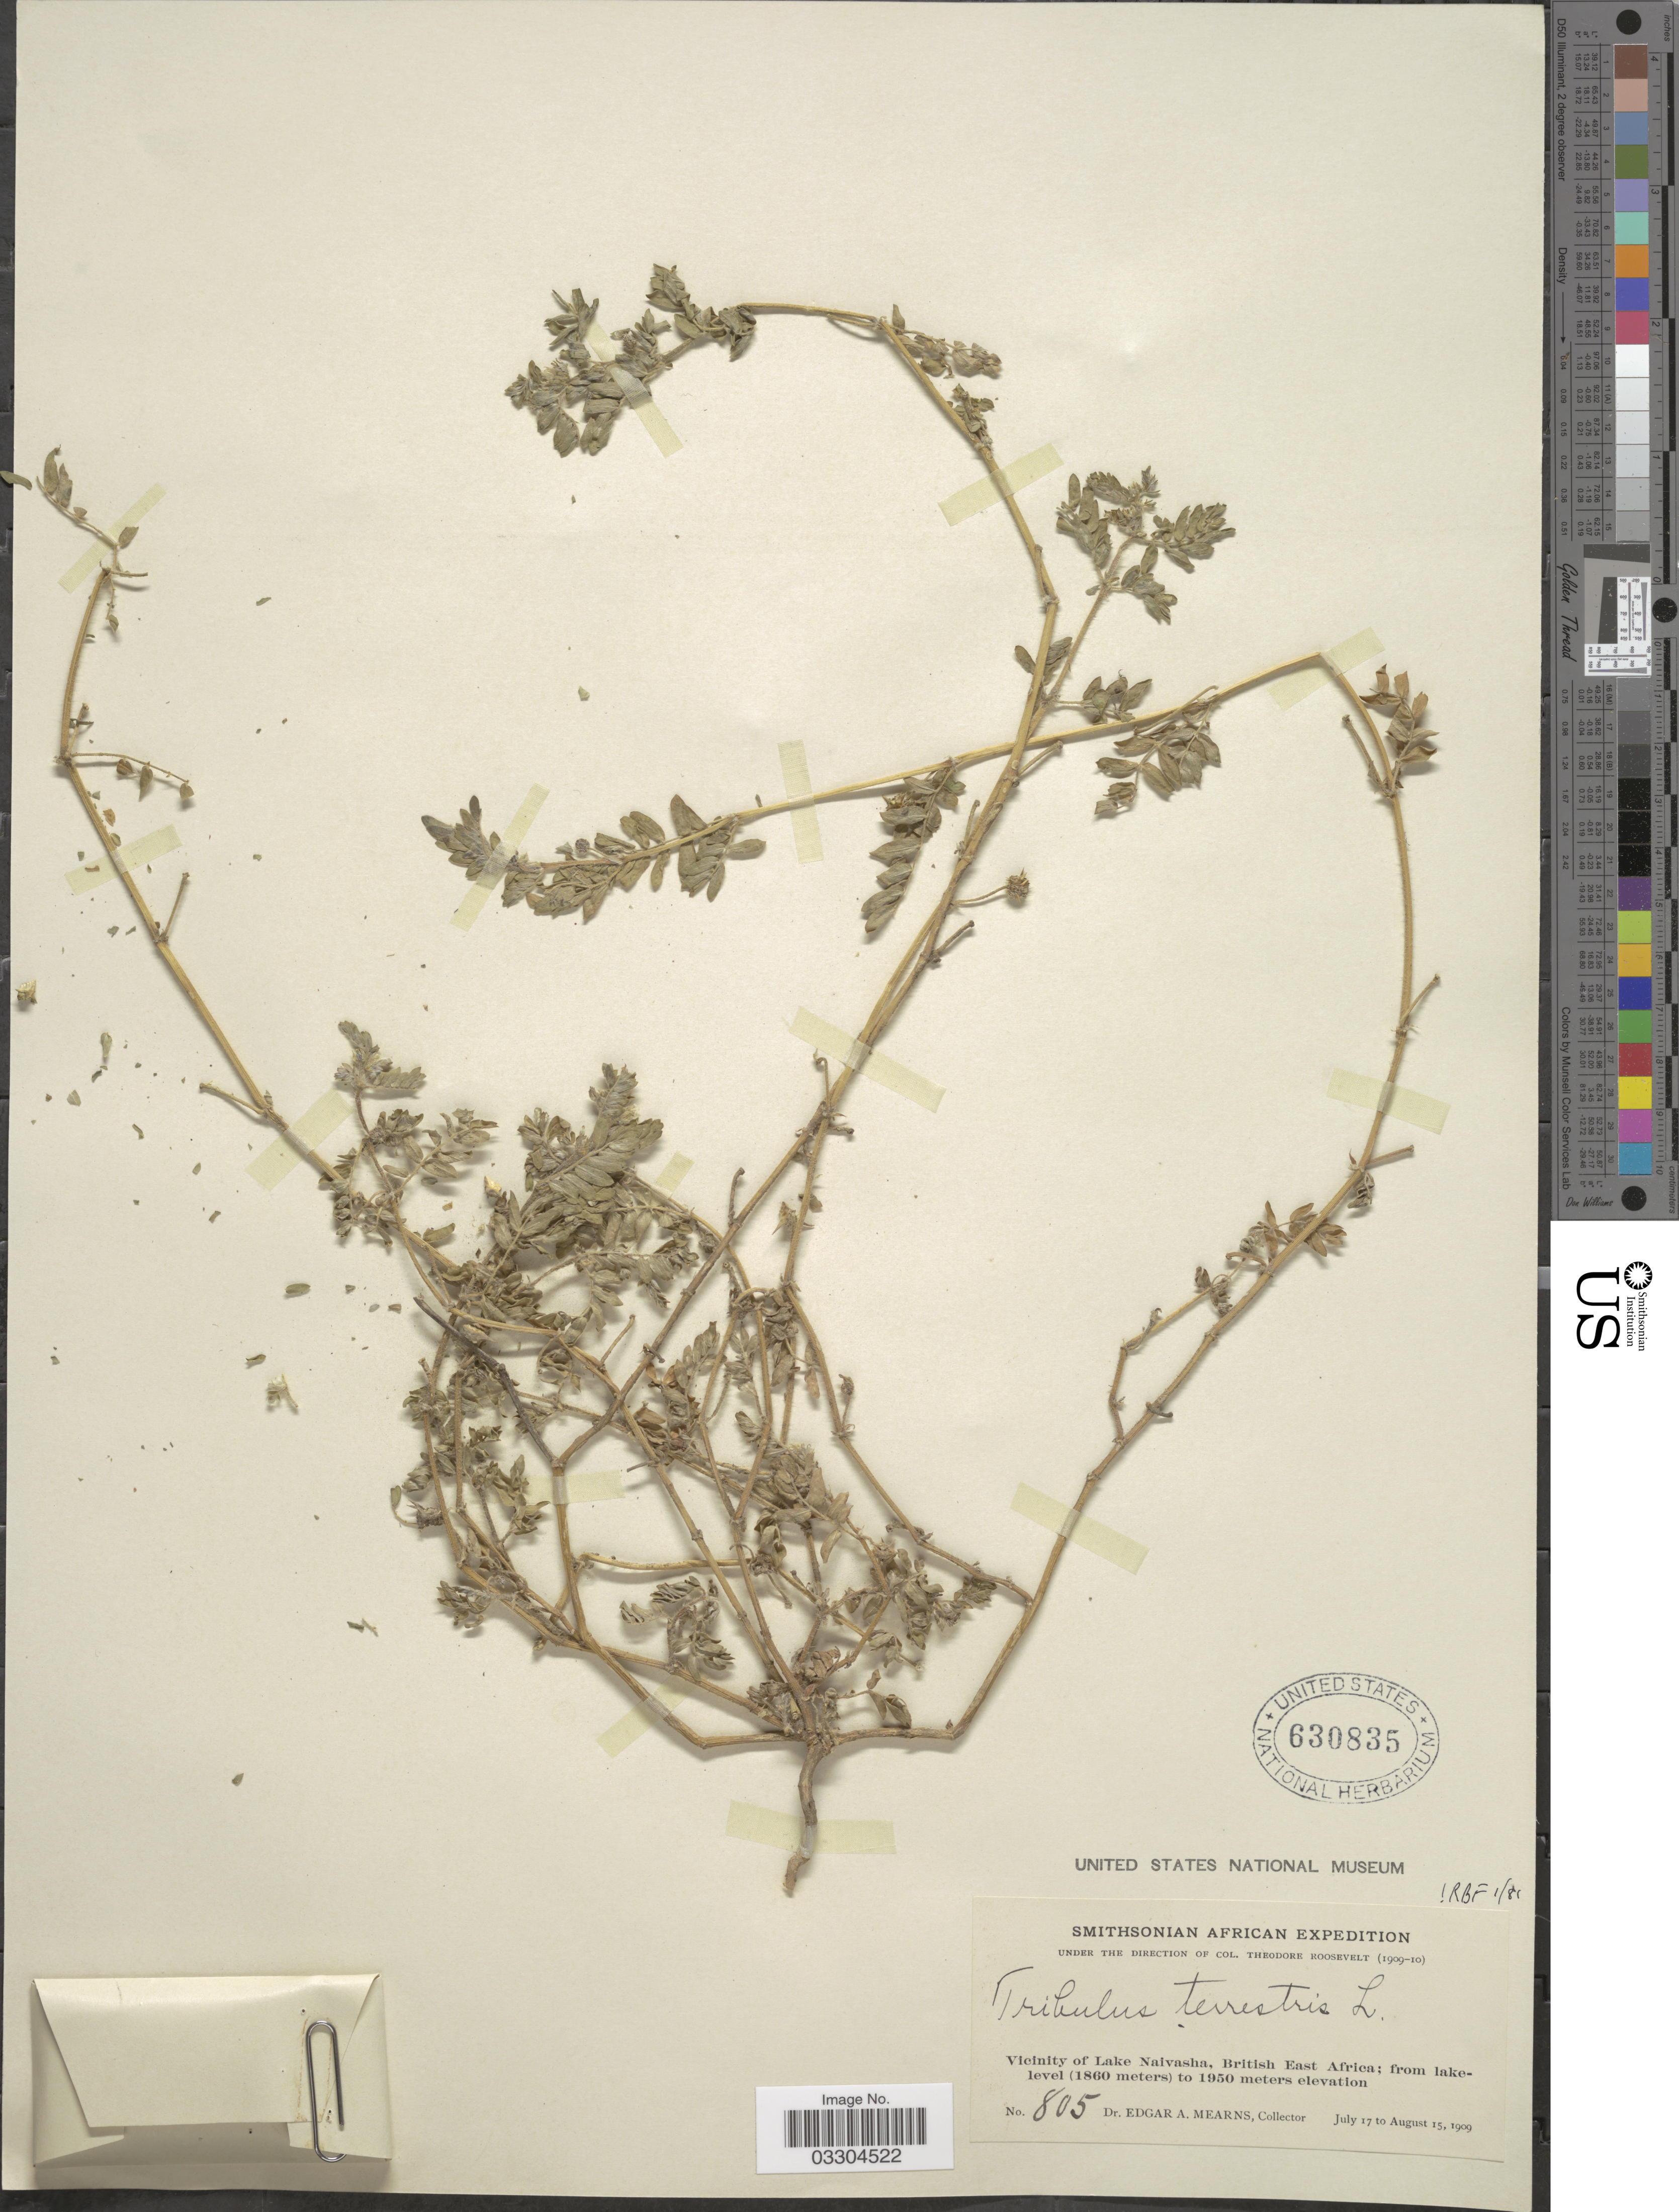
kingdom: Plantae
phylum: Tracheophyta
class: Magnoliopsida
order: Zygophyllales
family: Zygophyllaceae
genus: Tribulus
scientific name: Tribulus terrestris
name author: L.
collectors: E. A. Mearns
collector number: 805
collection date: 1909-07-17/1909-08-15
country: Kenya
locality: Vicinity of Lake Naivasha, British East Africa.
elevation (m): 1860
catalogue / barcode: US 630835